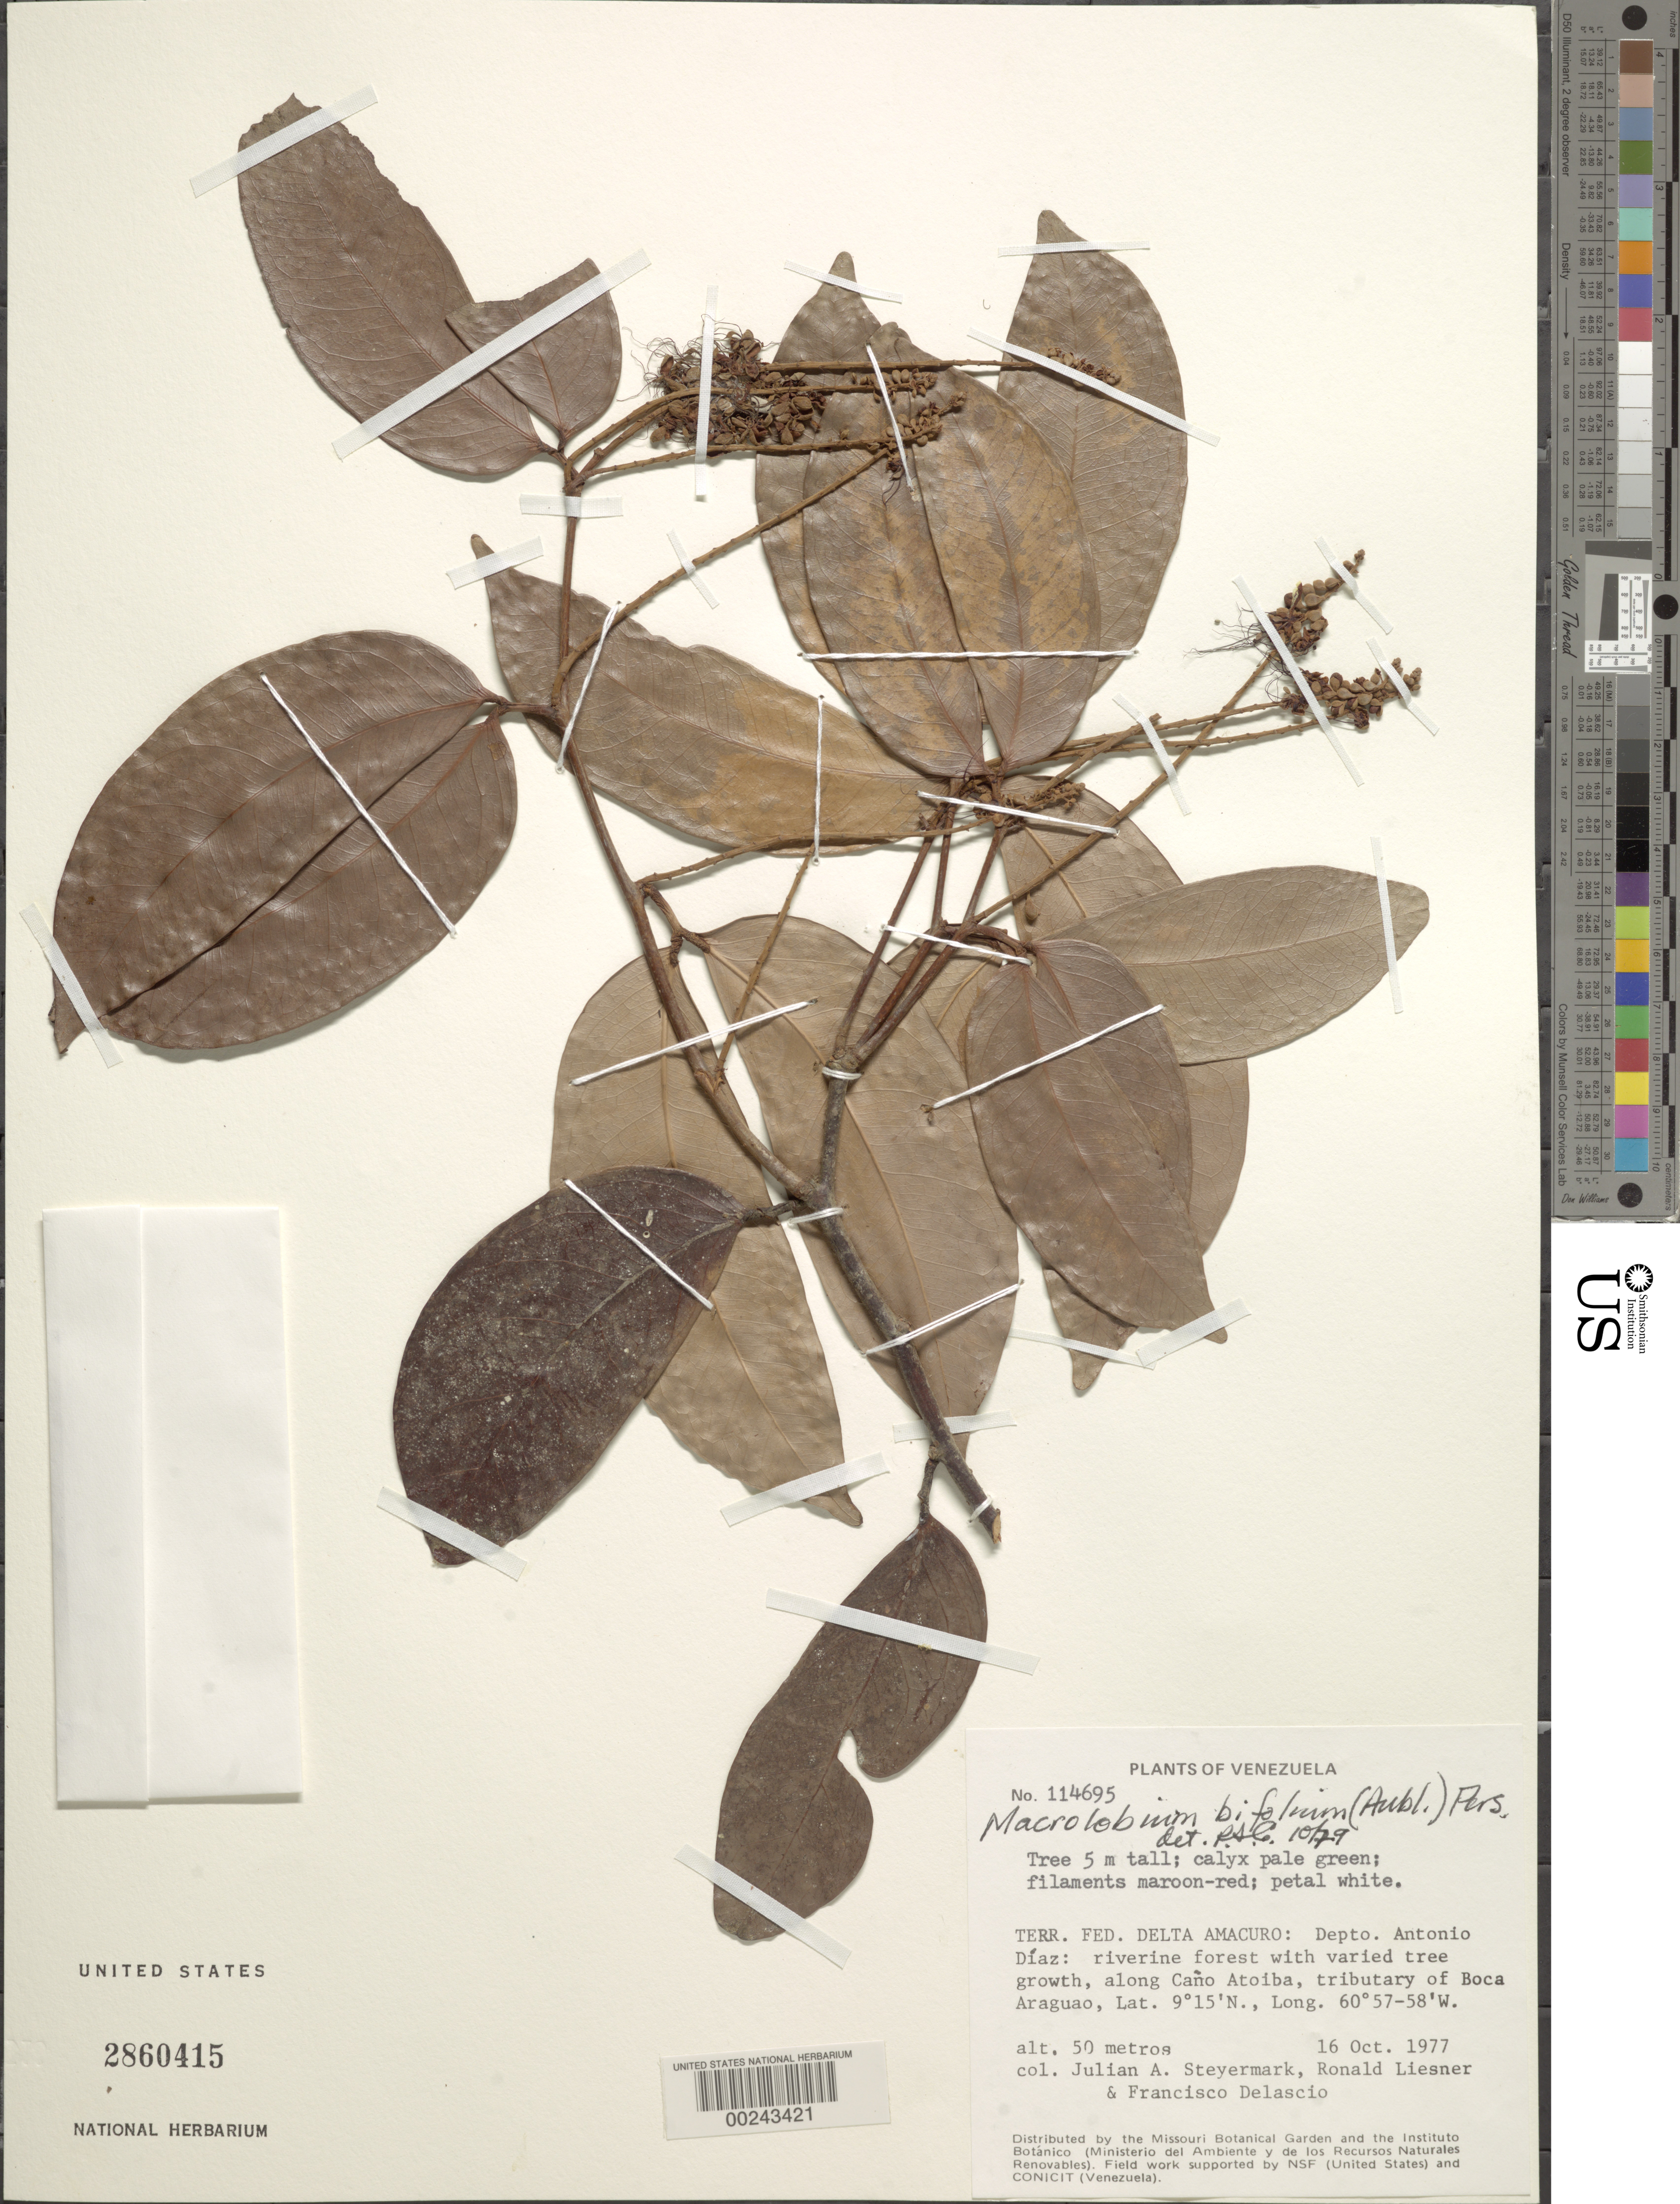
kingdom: Plantae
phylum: Tracheophyta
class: Magnoliopsida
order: Fabales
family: Fabaceae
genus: Macrolobium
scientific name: Macrolobium bifolium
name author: (Aubl.) Pers.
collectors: J. Steyermark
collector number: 114695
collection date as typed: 16 Oct 1977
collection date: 1977-10-16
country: Venezuela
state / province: Delta Amacuro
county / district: Antonio Diaz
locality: Along cano atoiba, tributary of boca araguao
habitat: Riverine forest with varied tree growth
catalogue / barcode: US 2860415